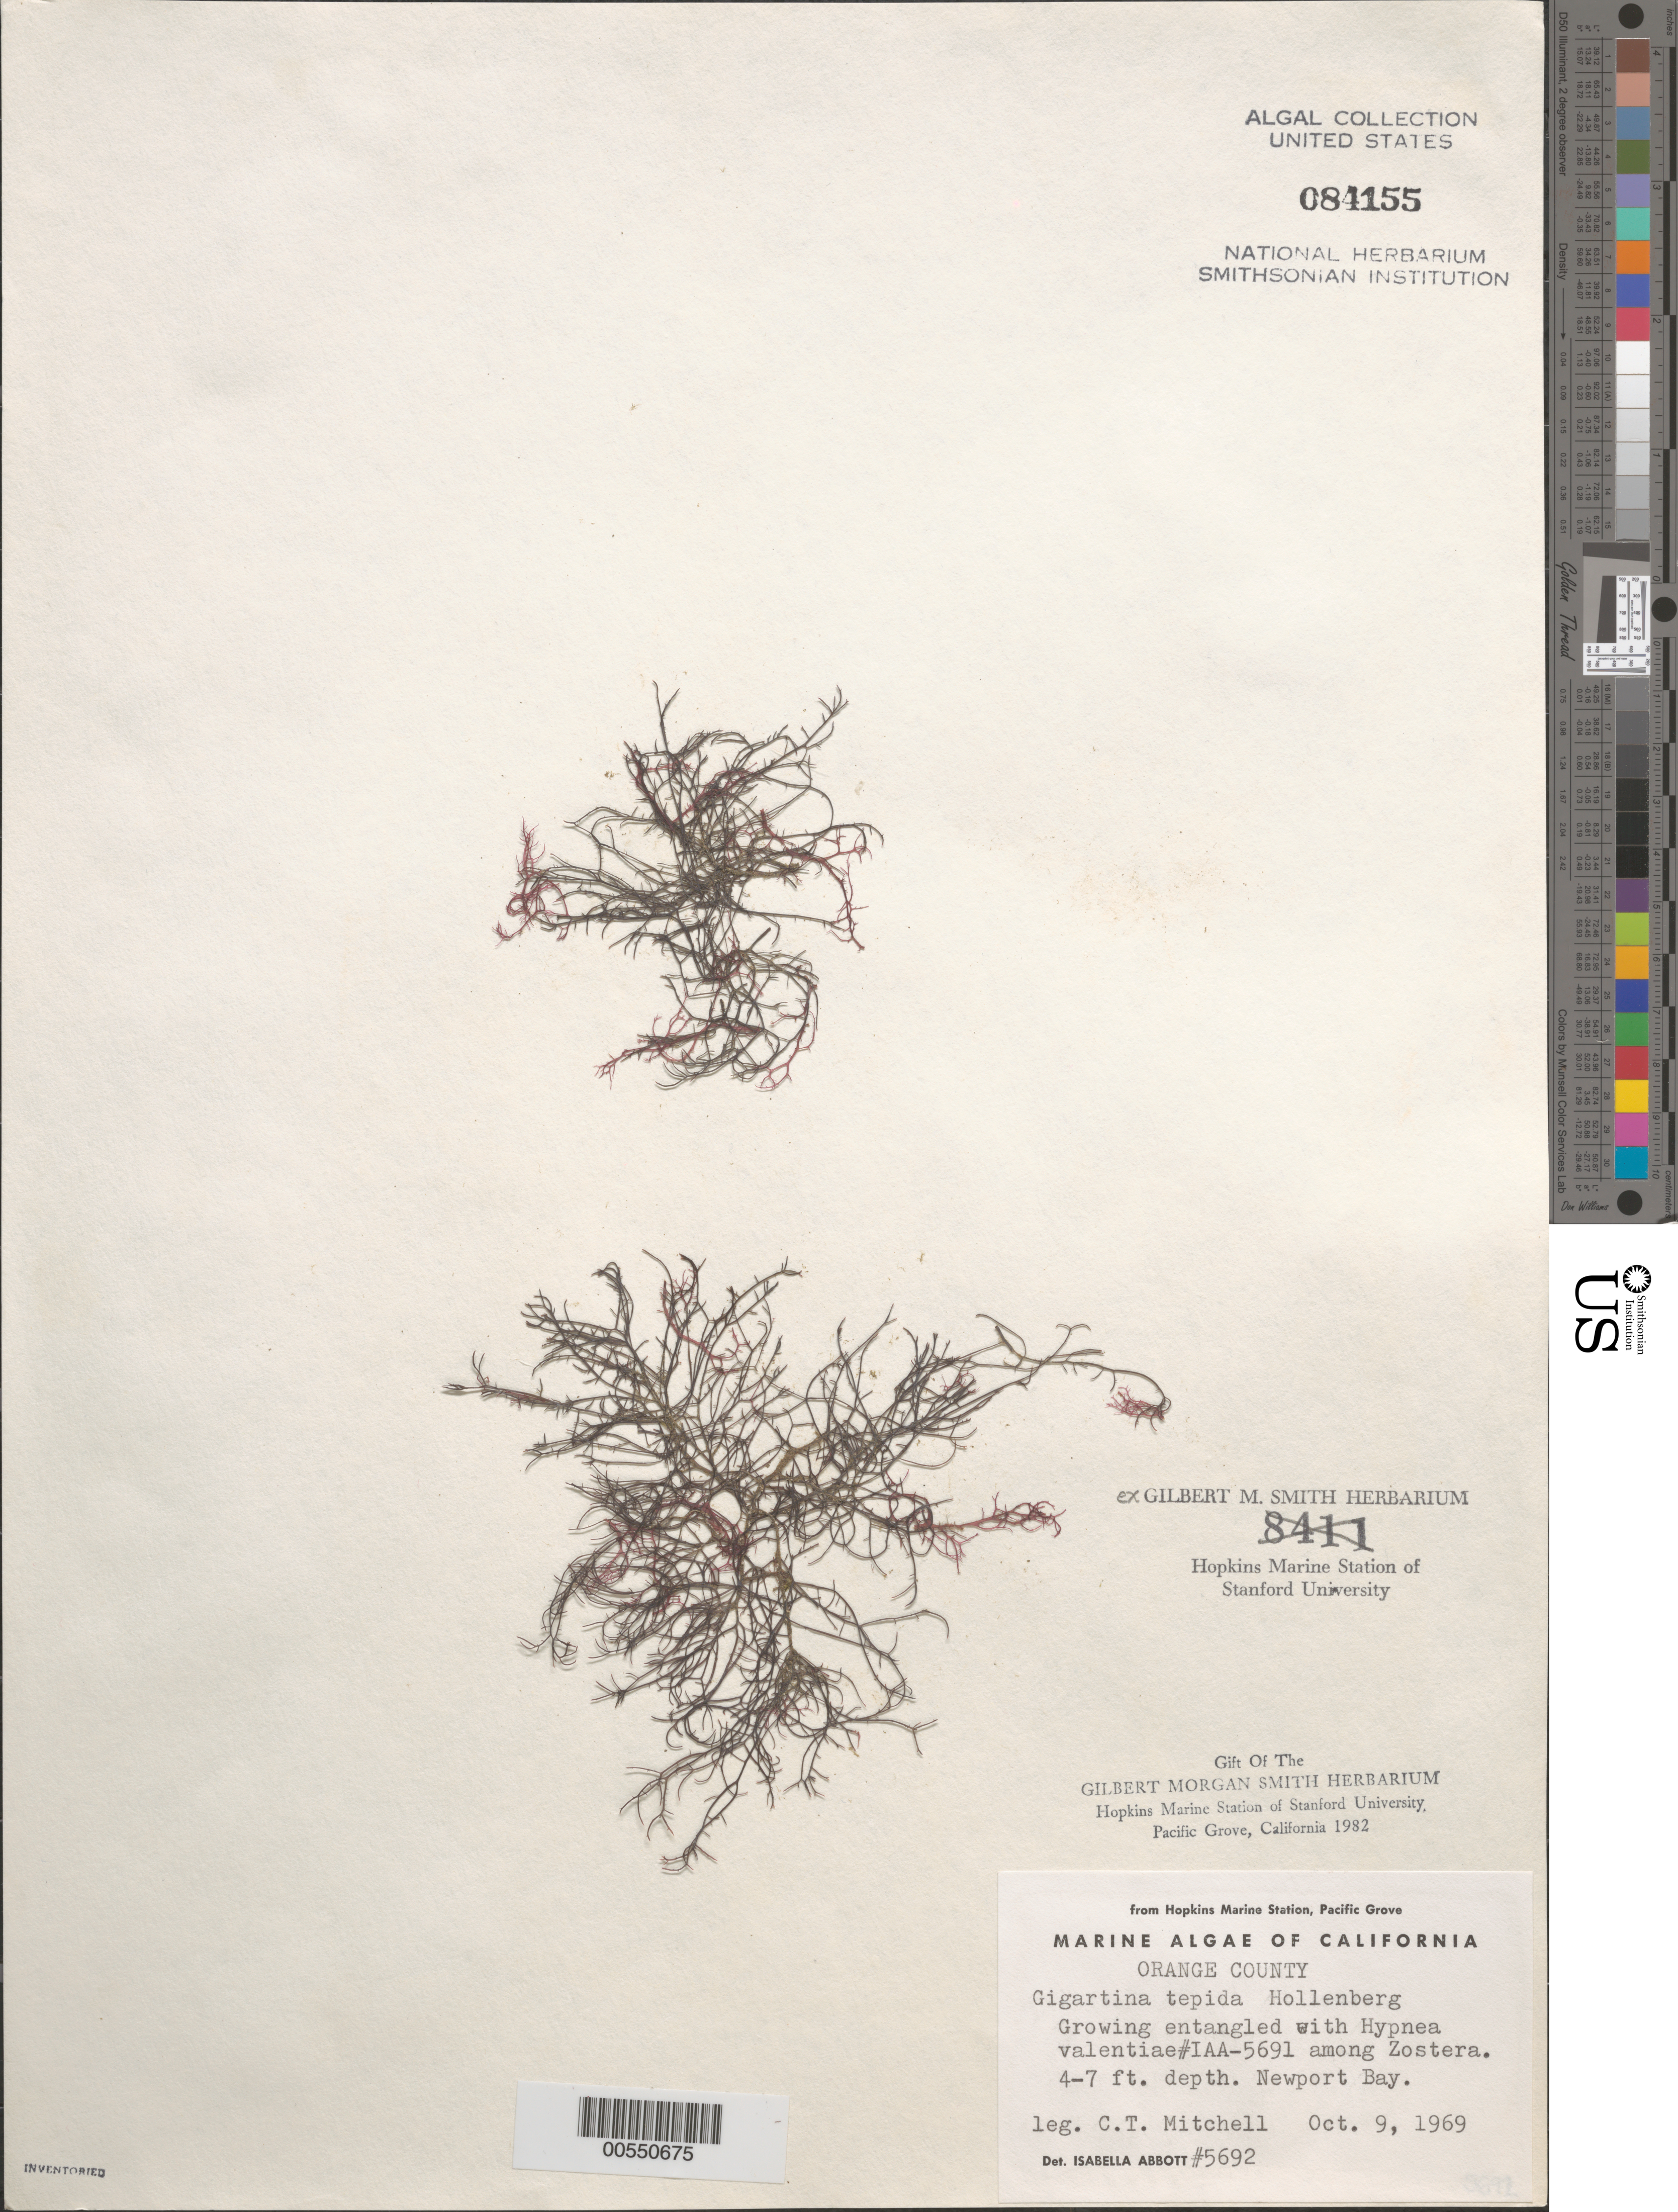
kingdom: Plantae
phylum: Rhodophyta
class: Florideophyceae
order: Gigartinales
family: Gigartinaceae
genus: Chondracanthus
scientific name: Chondracanthus tepidus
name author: (Hollenb.) Guiry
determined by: Algae name updating Project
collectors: C. Mitchell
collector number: IAA 5692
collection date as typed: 09 Oct 1969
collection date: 1969-10-09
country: United States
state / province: California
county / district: Orange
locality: Newport Bay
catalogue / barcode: US 84155